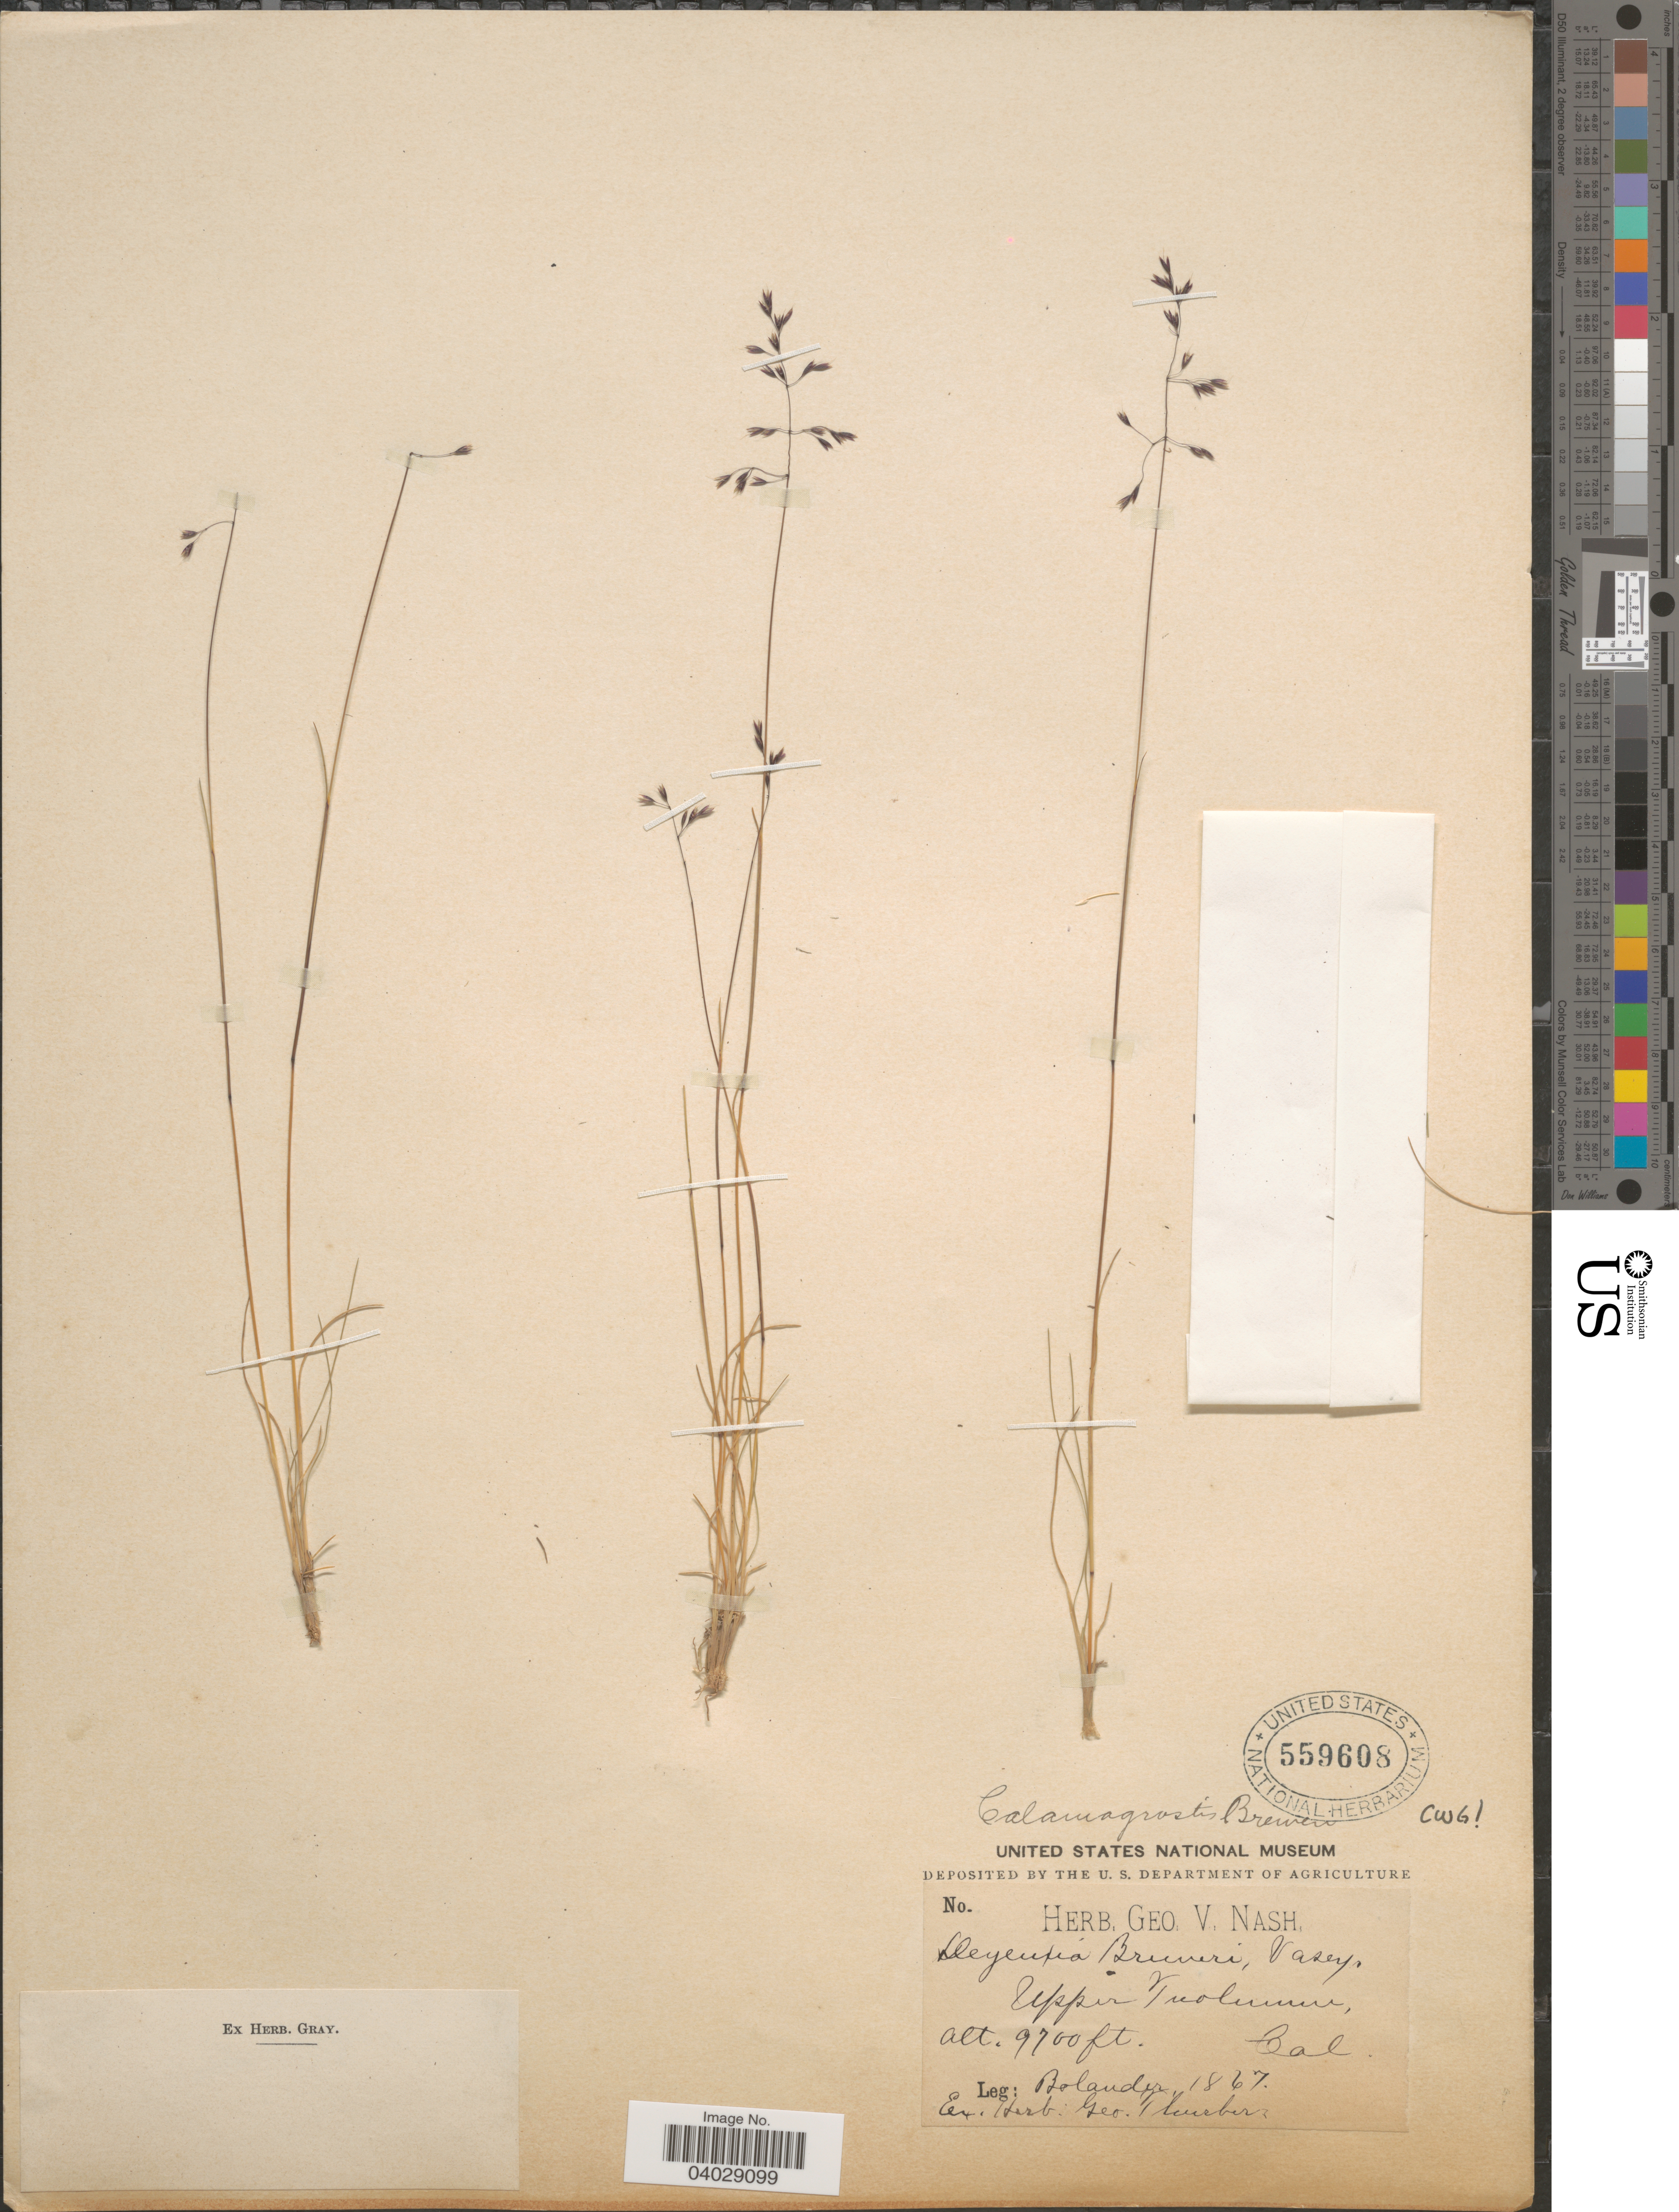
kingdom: Plantae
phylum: Tracheophyta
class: Liliopsida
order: Poales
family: Poaceae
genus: Calamagrostis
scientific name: Calamagrostis muiriana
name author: B.L. Wilson & Sami Gray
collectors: -. Bolander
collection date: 1867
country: United States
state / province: California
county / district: Tuolumne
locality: Upper Tuolumne.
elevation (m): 2957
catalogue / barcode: US 559608